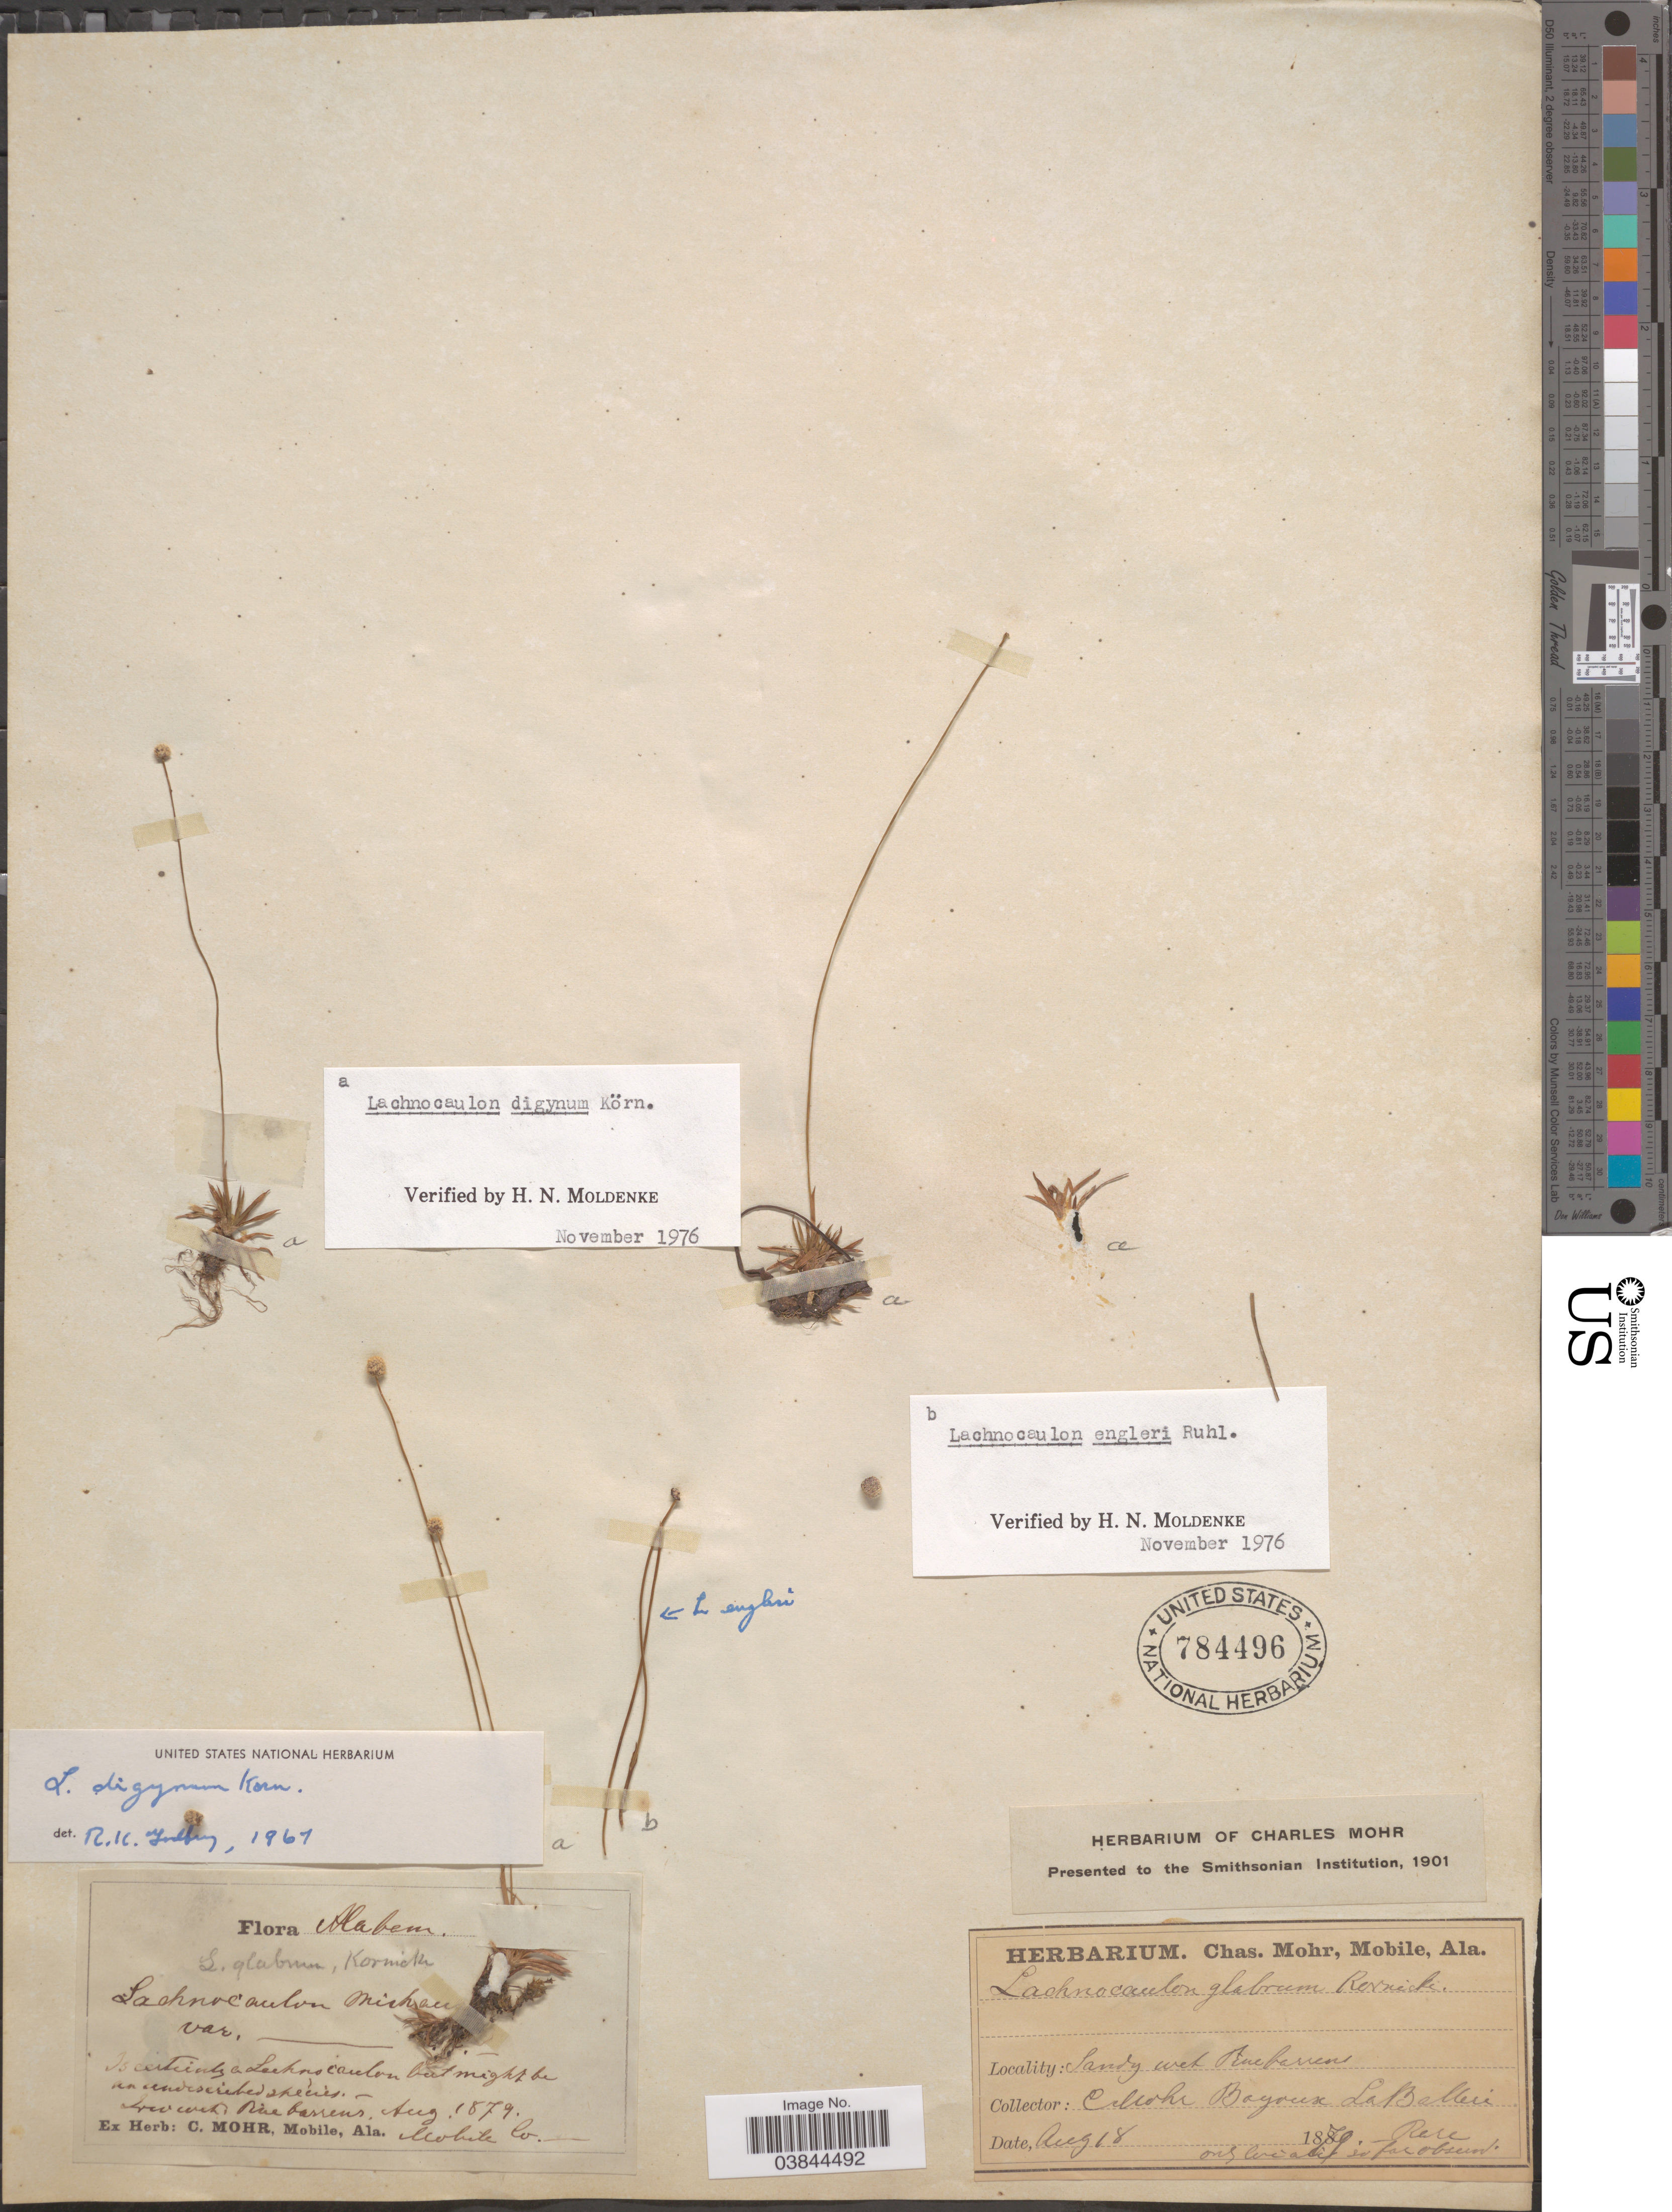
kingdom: Plantae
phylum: Tracheophyta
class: Liliopsida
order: Poales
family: Eriocaulaceae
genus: Lachnocaulon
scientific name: Lachnocaulon digynum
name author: Körn.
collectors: Mohr, C. T. (herbarium)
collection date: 1879-08-18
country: United States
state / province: Alabama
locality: Mobile Co. Bayoux La Ballerie.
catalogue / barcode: US 784496